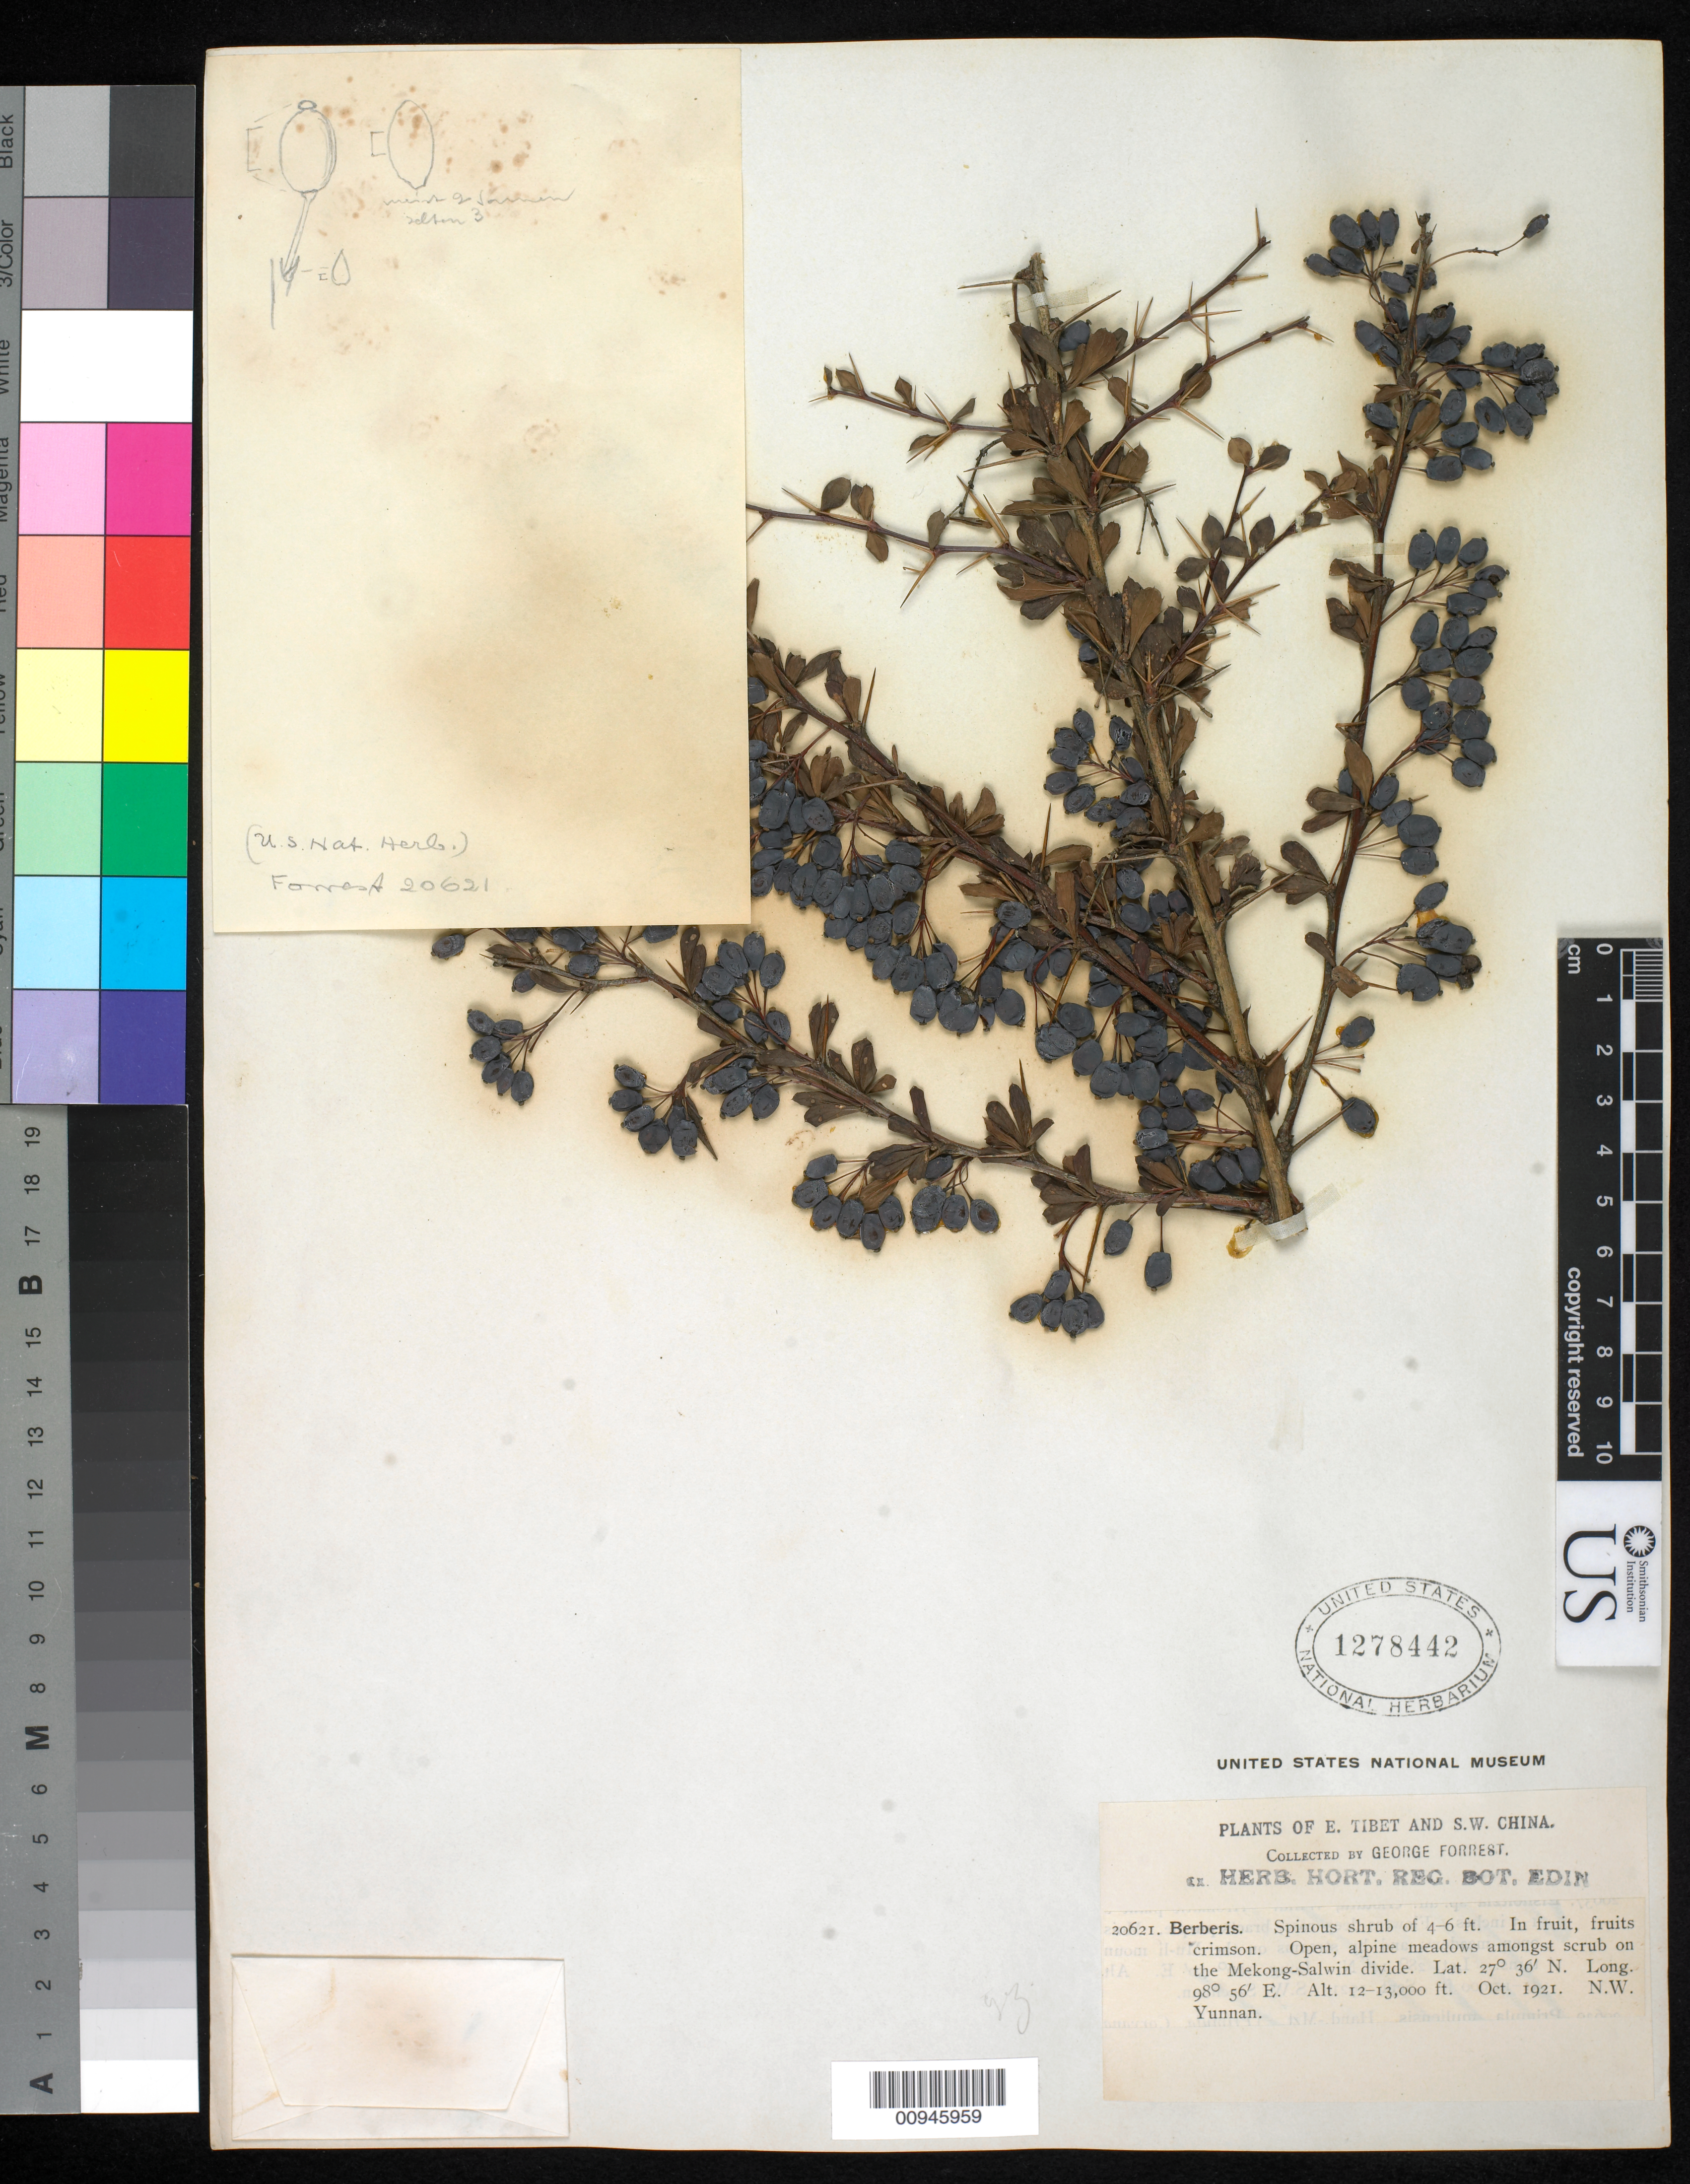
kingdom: Plantae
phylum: Tracheophyta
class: Magnoliopsida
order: Ranunculales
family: Berberidaceae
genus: Berberis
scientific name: Berberis sp.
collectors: G. Forrest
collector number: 20621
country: China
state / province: Yunnan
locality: Mekong-Salwin divide.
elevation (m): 3962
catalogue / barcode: US 1278442